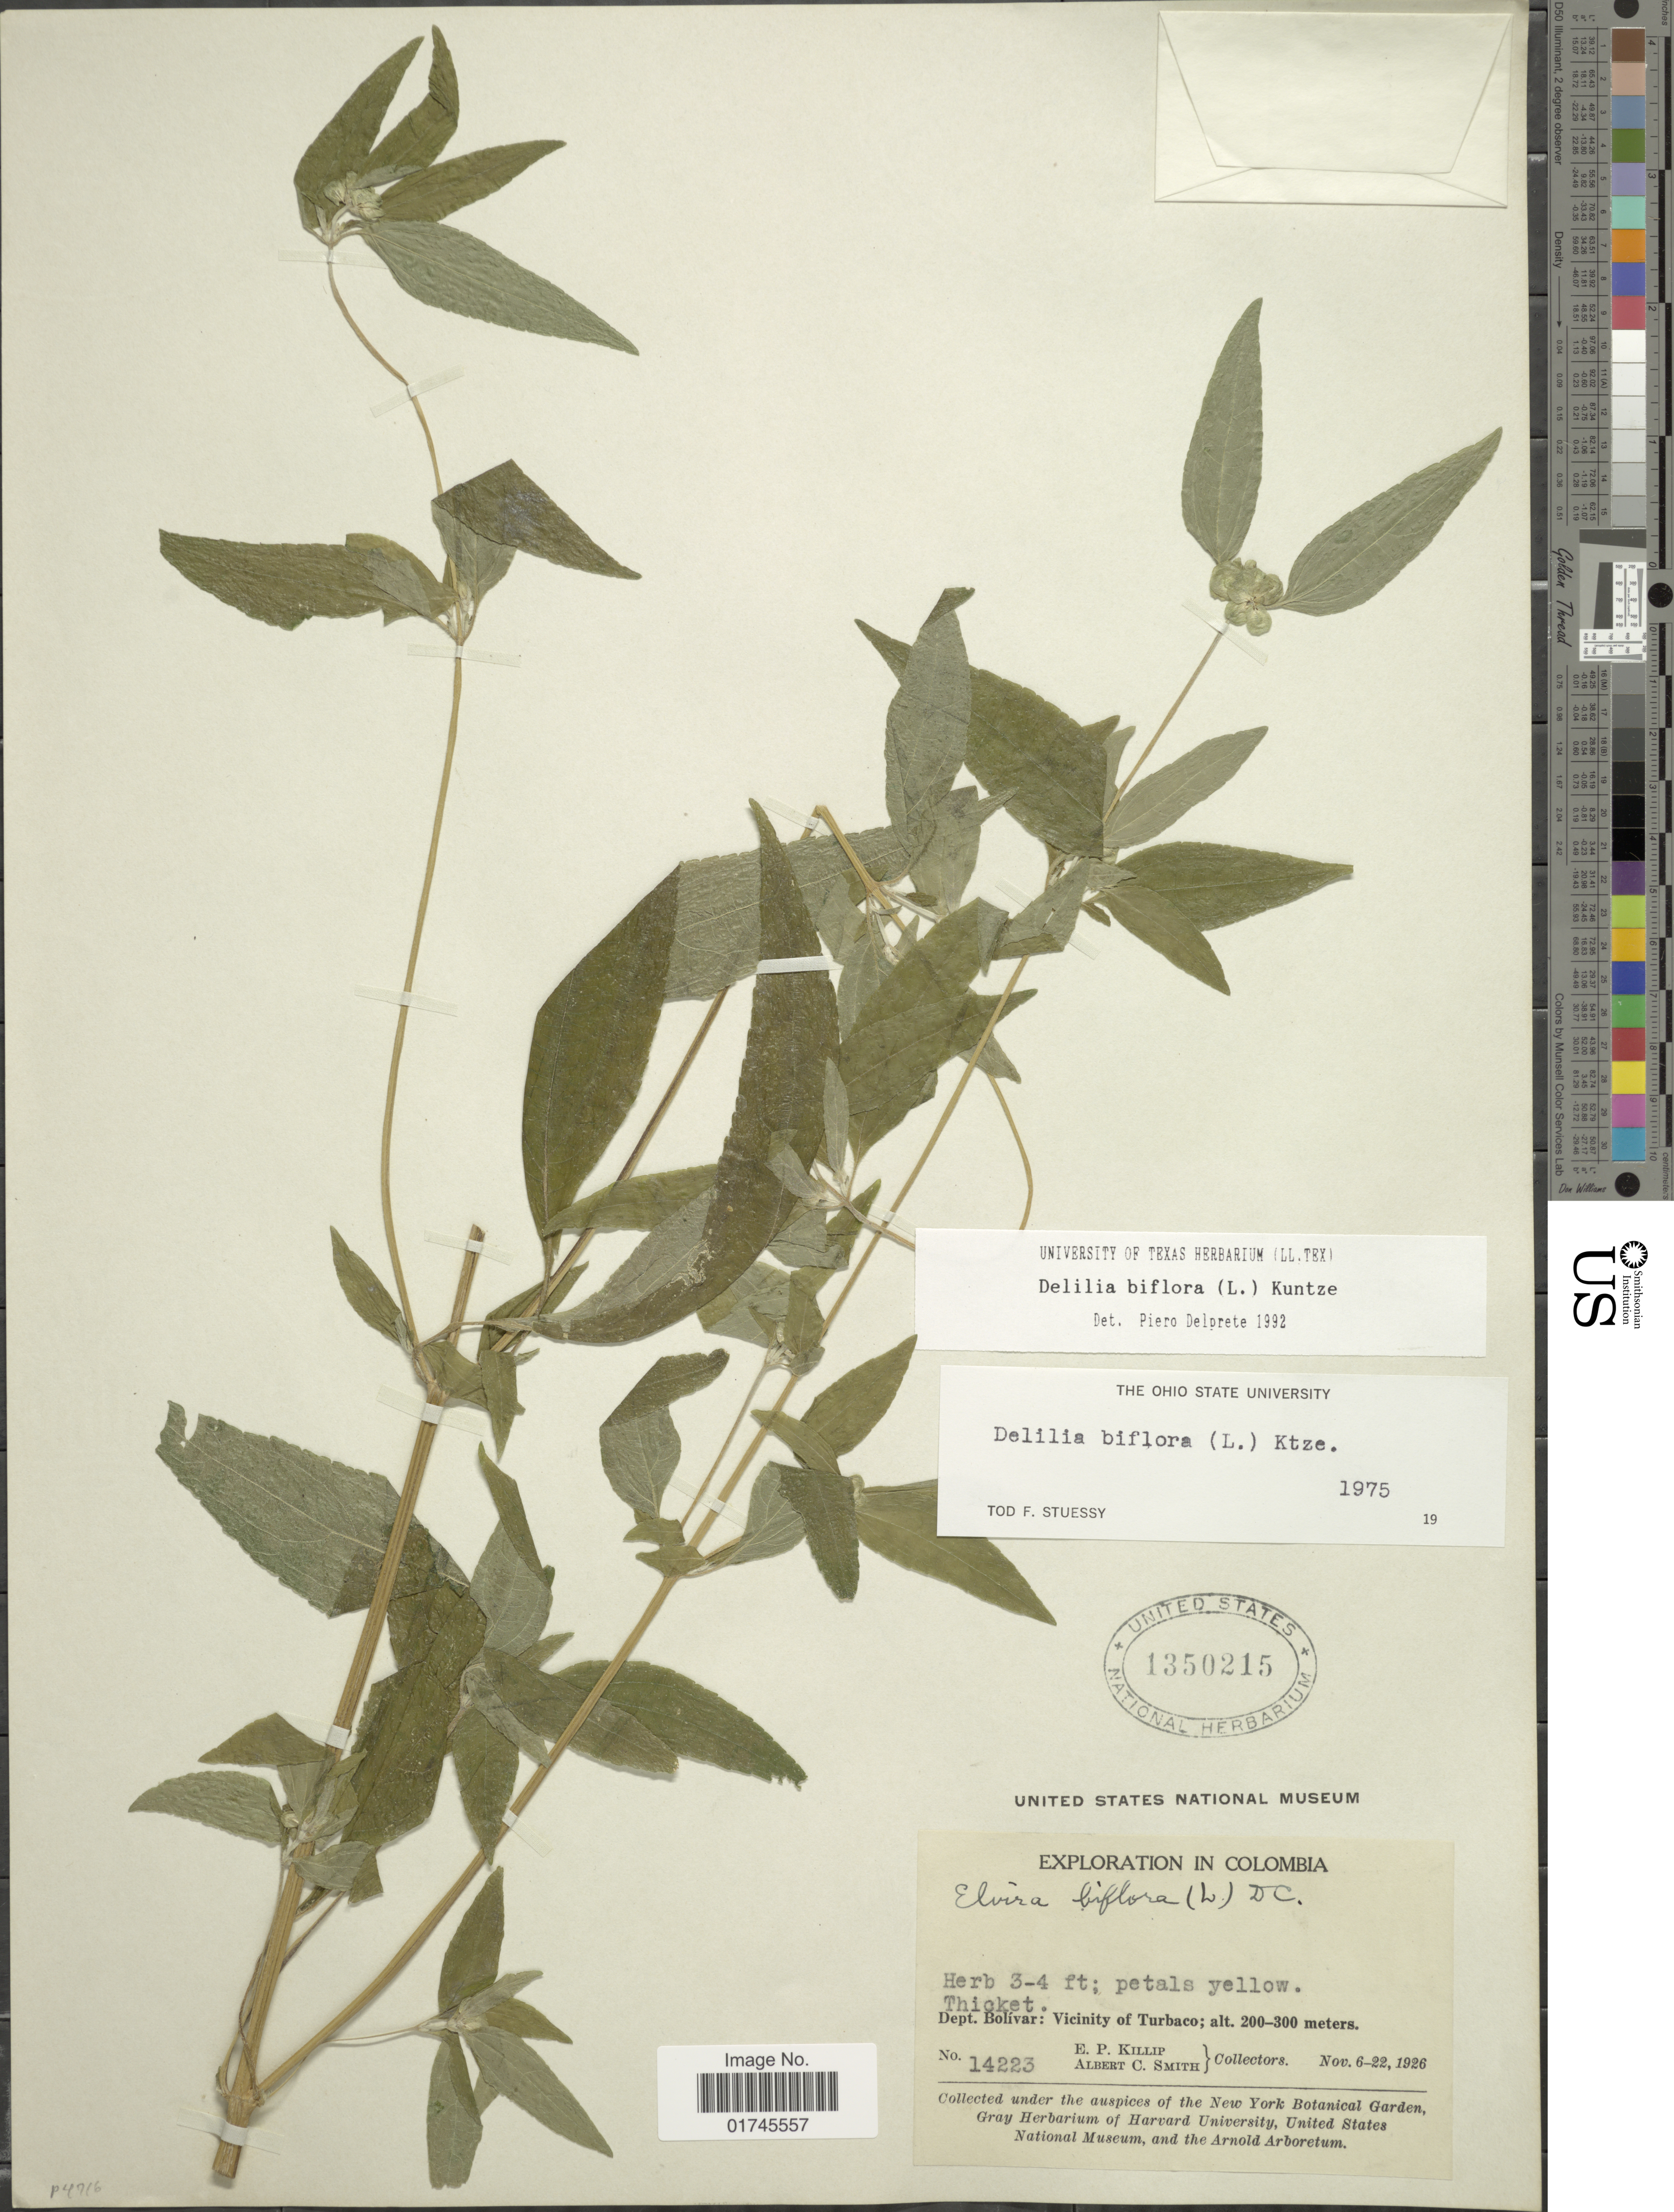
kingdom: Plantae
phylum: Tracheophyta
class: Magnoliopsida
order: Asterales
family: Asteraceae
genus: Delilia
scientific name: Delilia biflora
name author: (L.) Kuntze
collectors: E. P. Killip & A. C. Smith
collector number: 14223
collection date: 1926-11-06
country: Colombia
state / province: Bolívar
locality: Dept. Bolivar: Vicinity of Turbaco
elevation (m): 200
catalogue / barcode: US 1350215